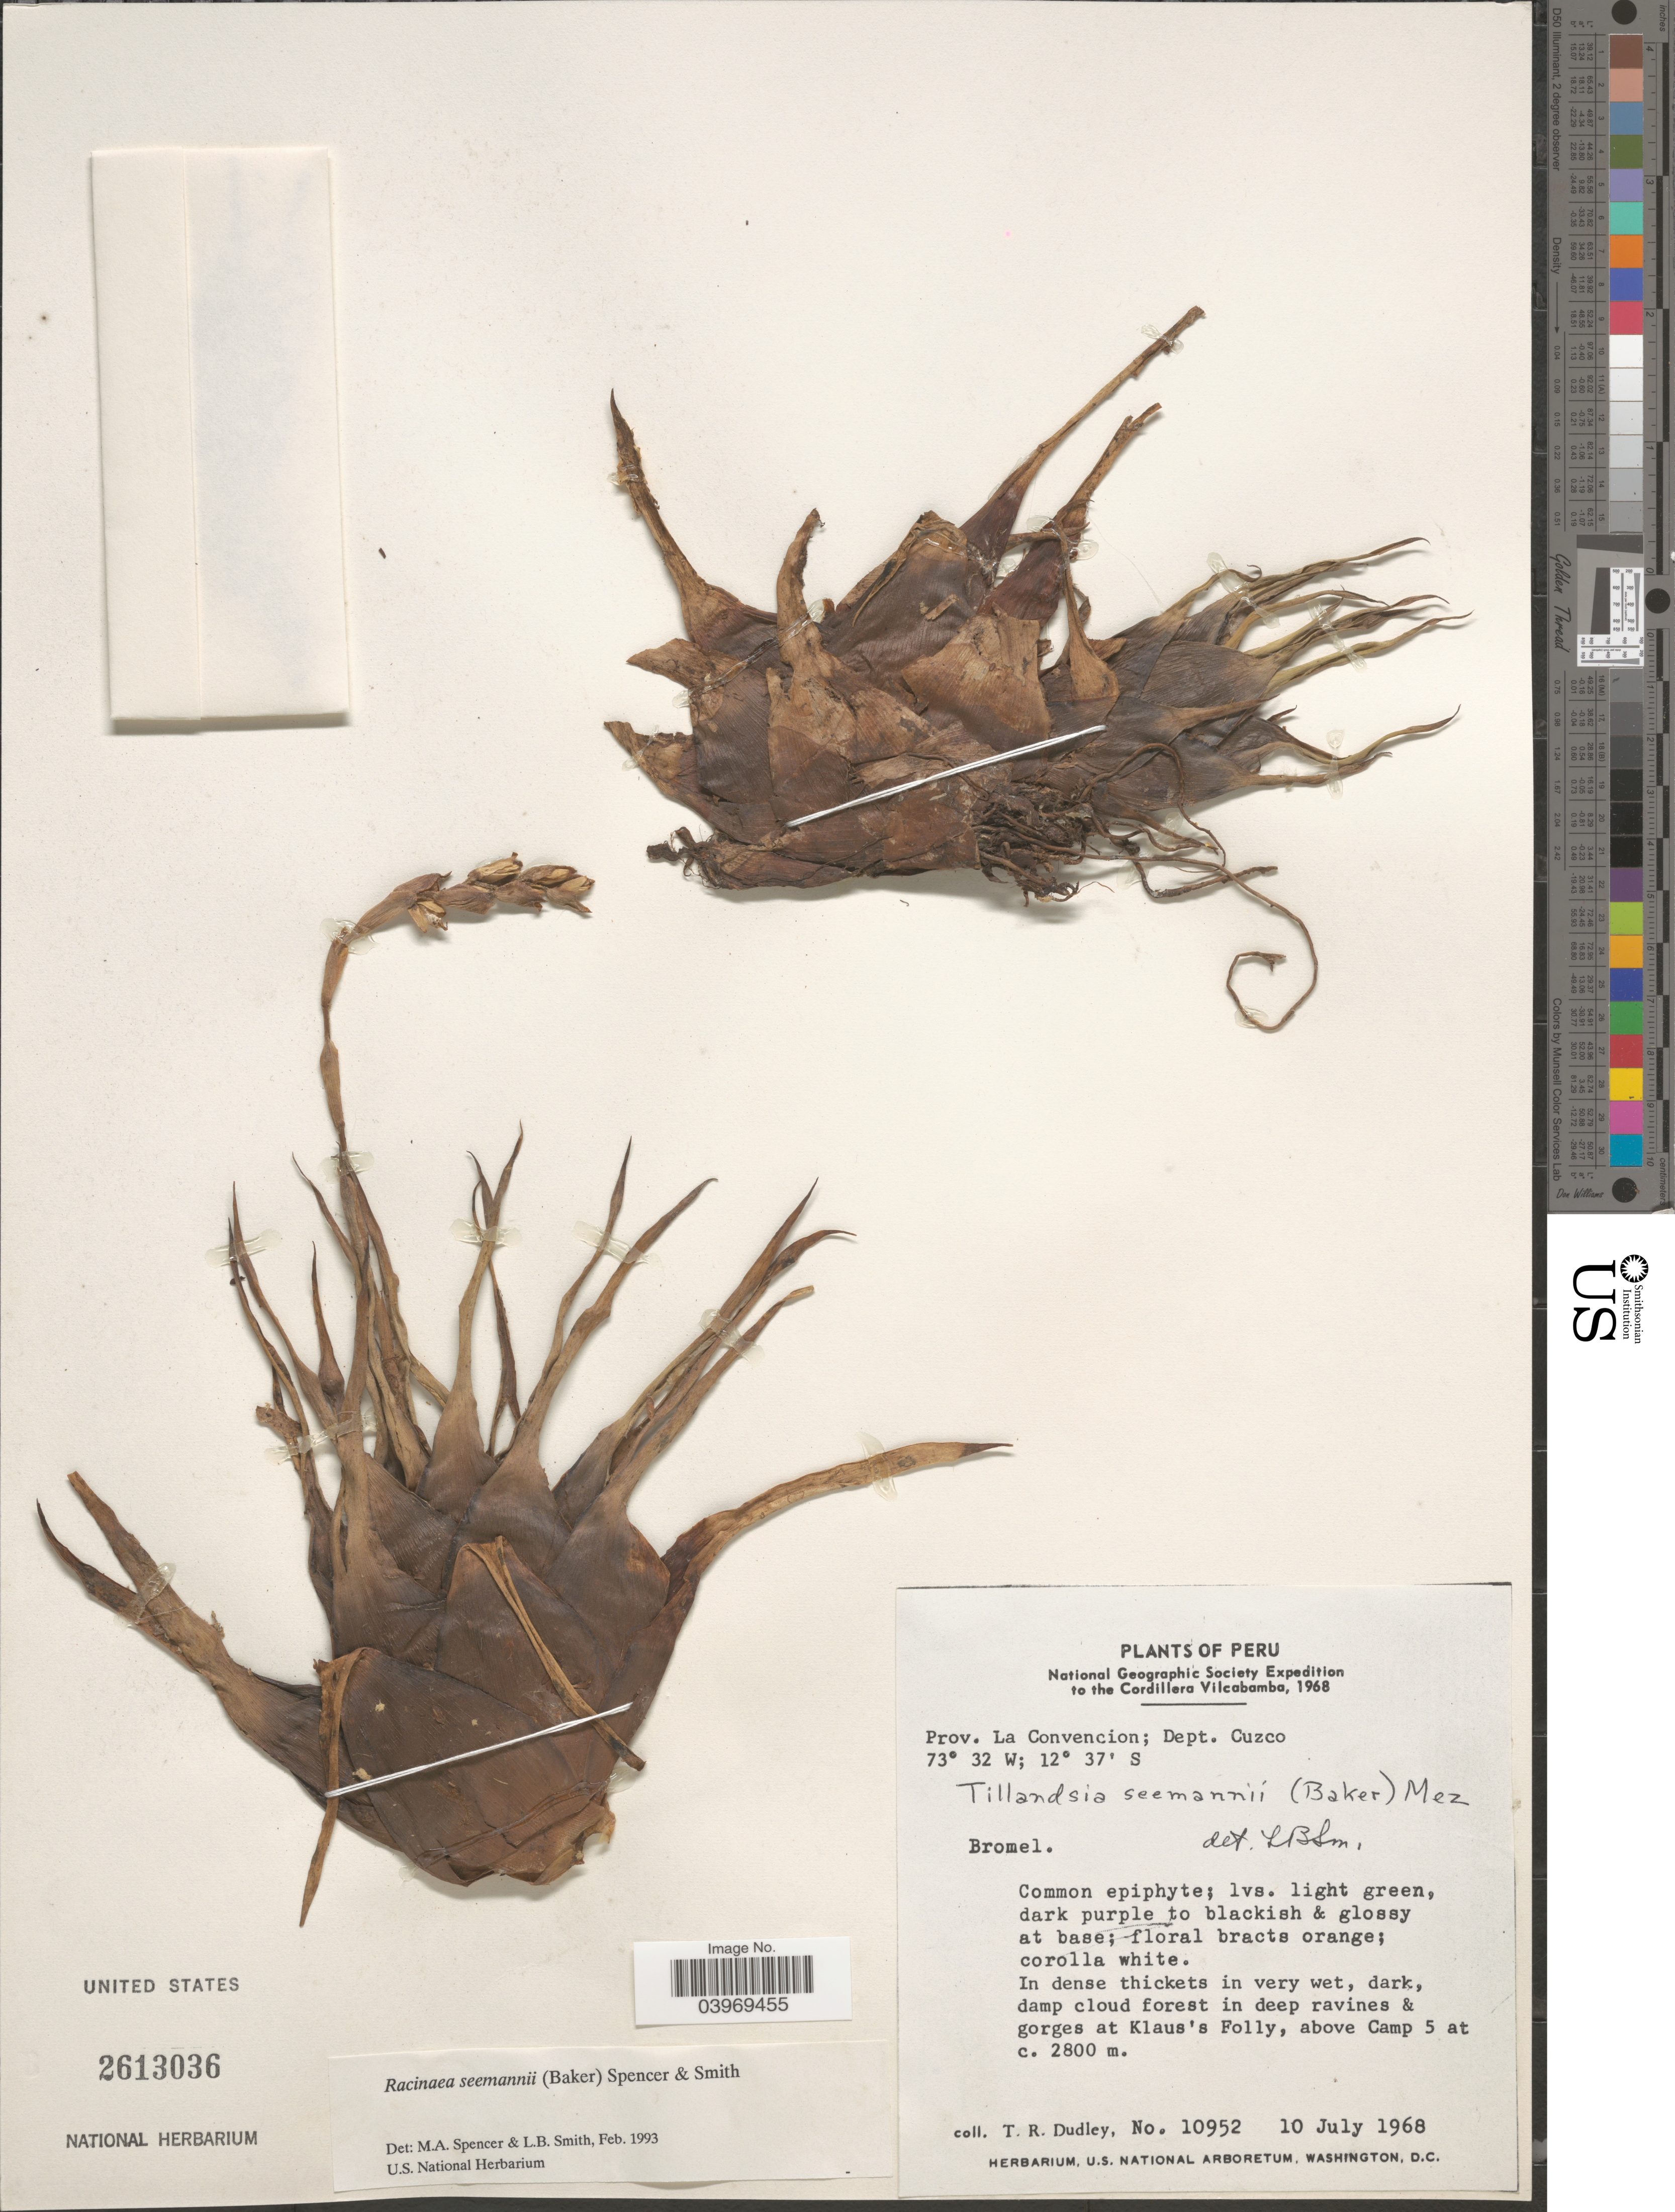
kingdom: Plantae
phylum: Tracheophyta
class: Liliopsida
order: Poales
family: Bromeliaceae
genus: Racinaea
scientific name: Racinaea seemannii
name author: (Baker) M.A. Spencer & L.B. Sm.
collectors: T. R. Dudley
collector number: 10952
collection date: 1968-07-10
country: Peru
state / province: Cusco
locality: The Cordillera Vilcabamba. Prov. La Convencion; Dept. Cuzco. In dense thickets in very wet, dark, damp cloud forest in deep ravines & gorges at Klaus's Folly, above Camp 5.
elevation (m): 2800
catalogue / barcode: US 2613036